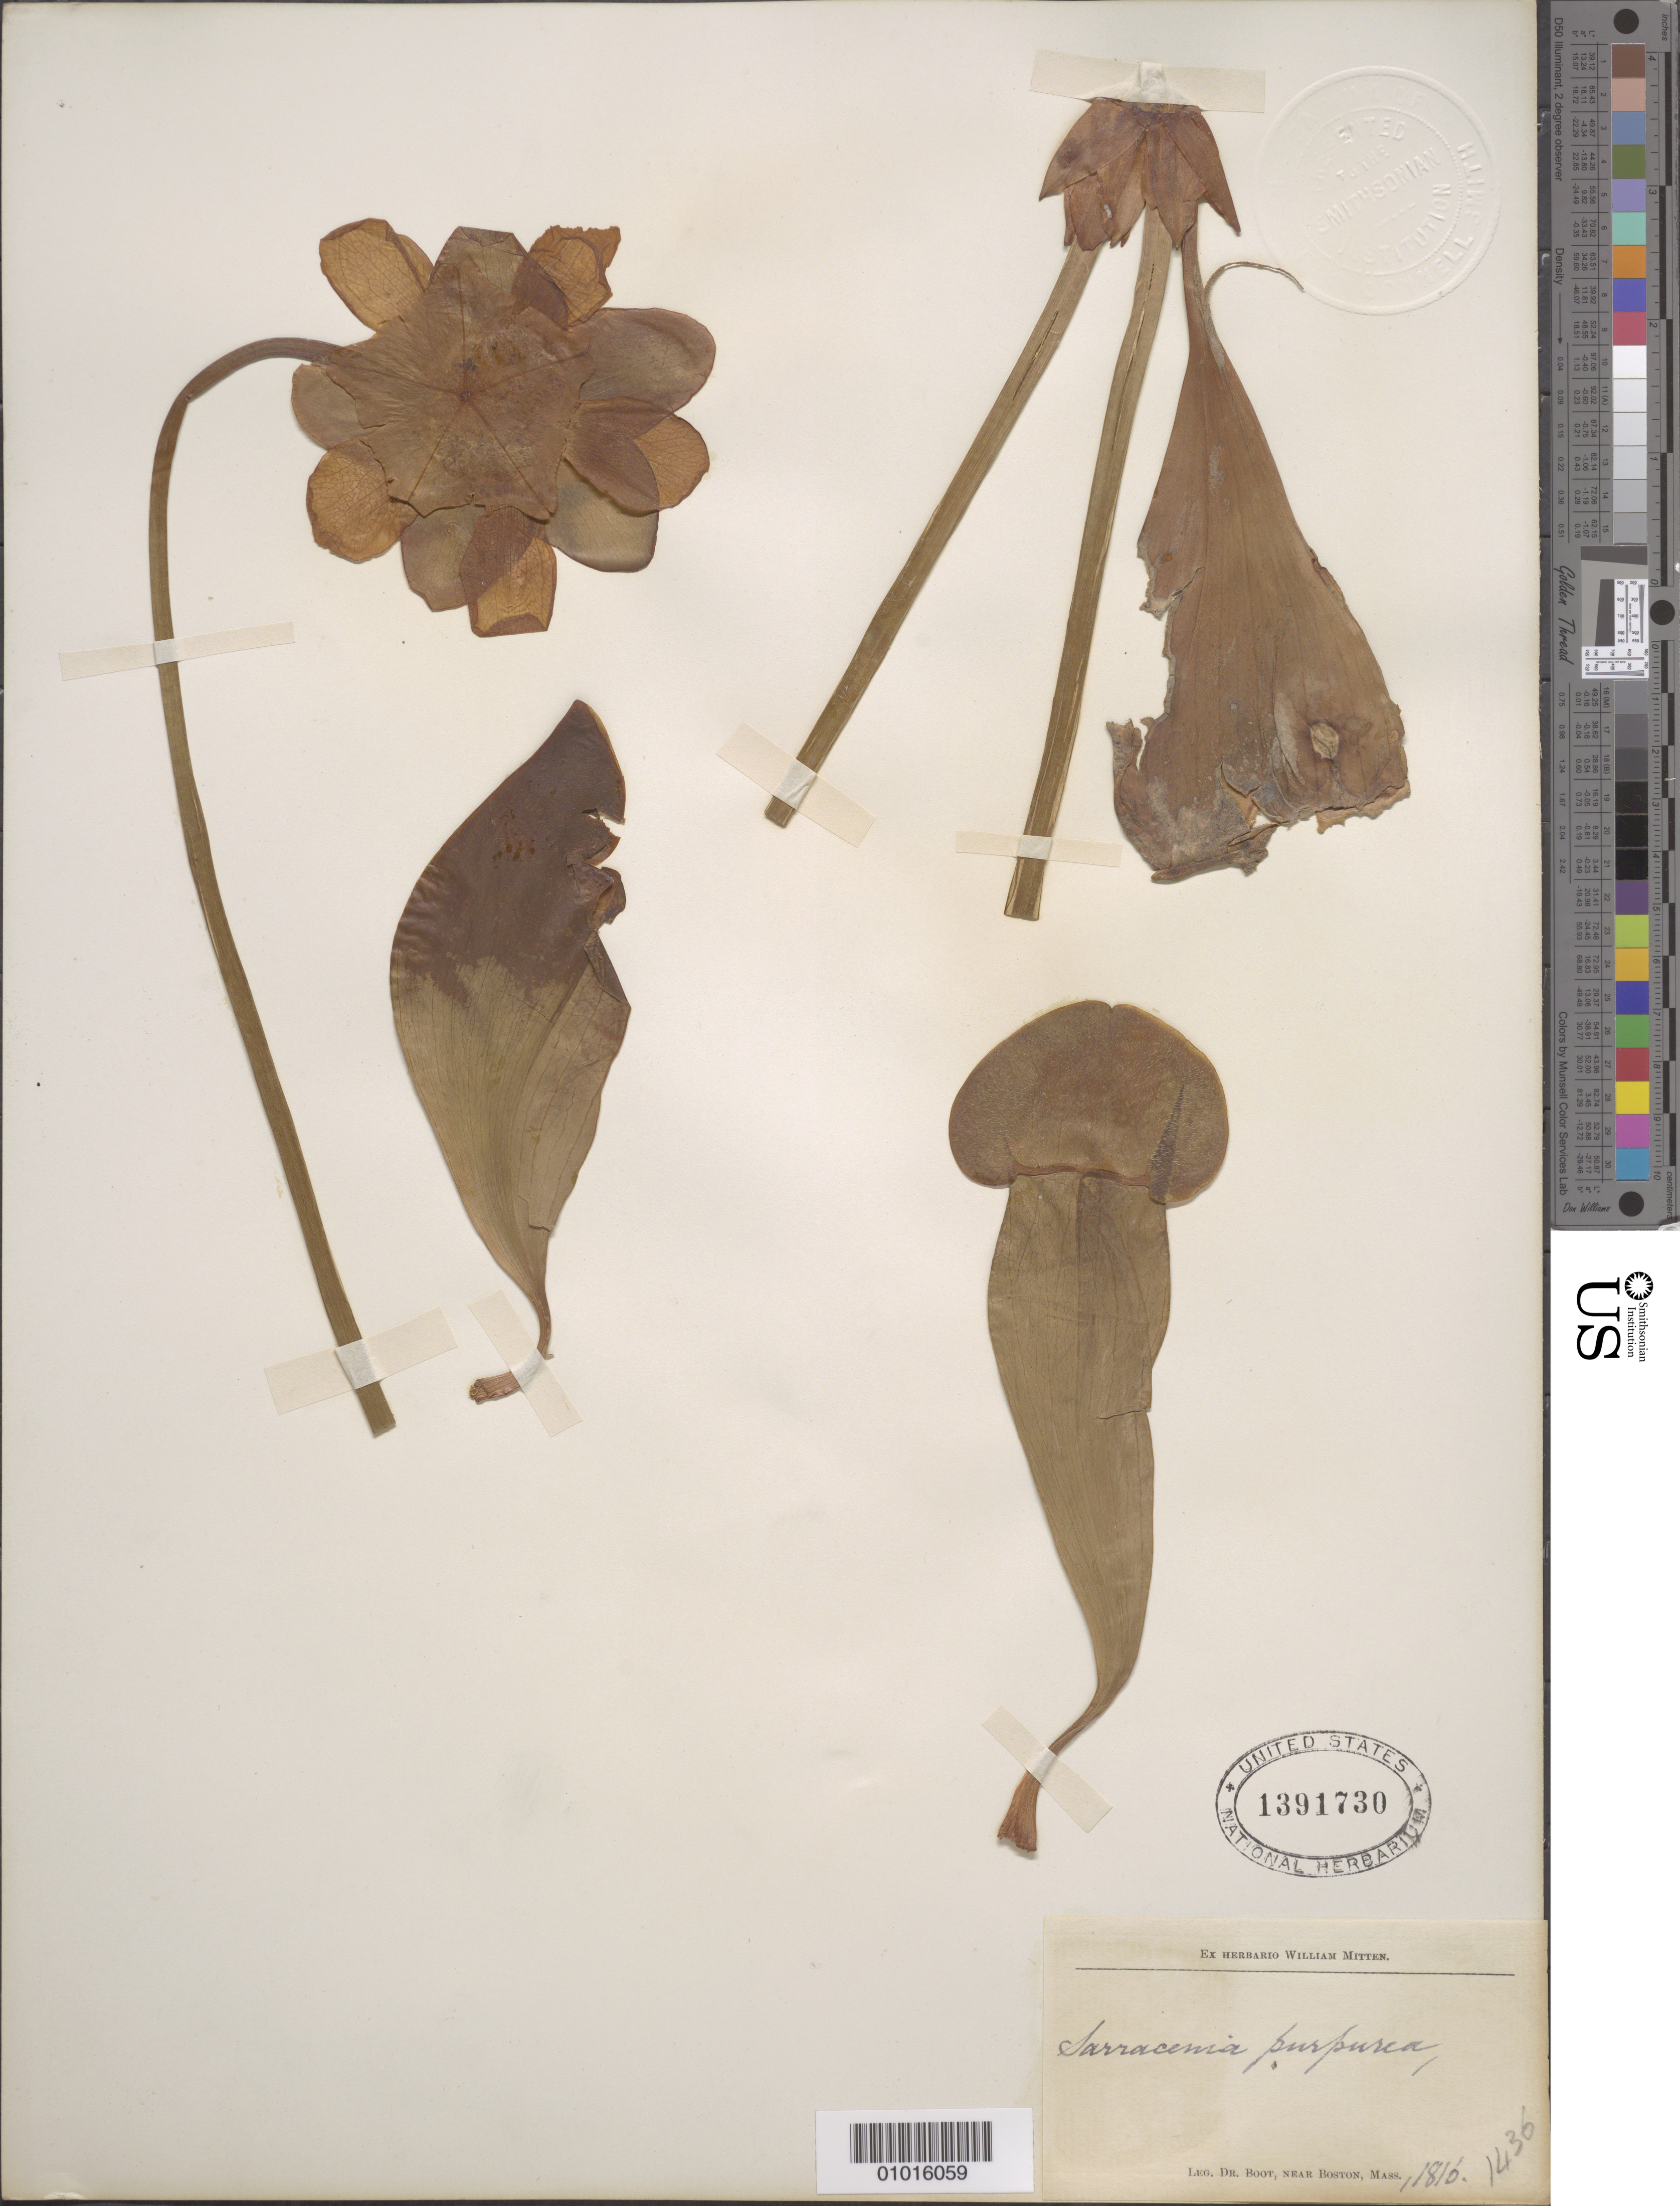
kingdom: Plantae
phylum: Tracheophyta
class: Magnoliopsida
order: Ericales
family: Sarraceniaceae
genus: Sarracenia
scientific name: Sarracenia purpurea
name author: L.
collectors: W. Mitten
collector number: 1436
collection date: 1816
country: United States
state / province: Massachusetts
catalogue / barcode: US 1391730